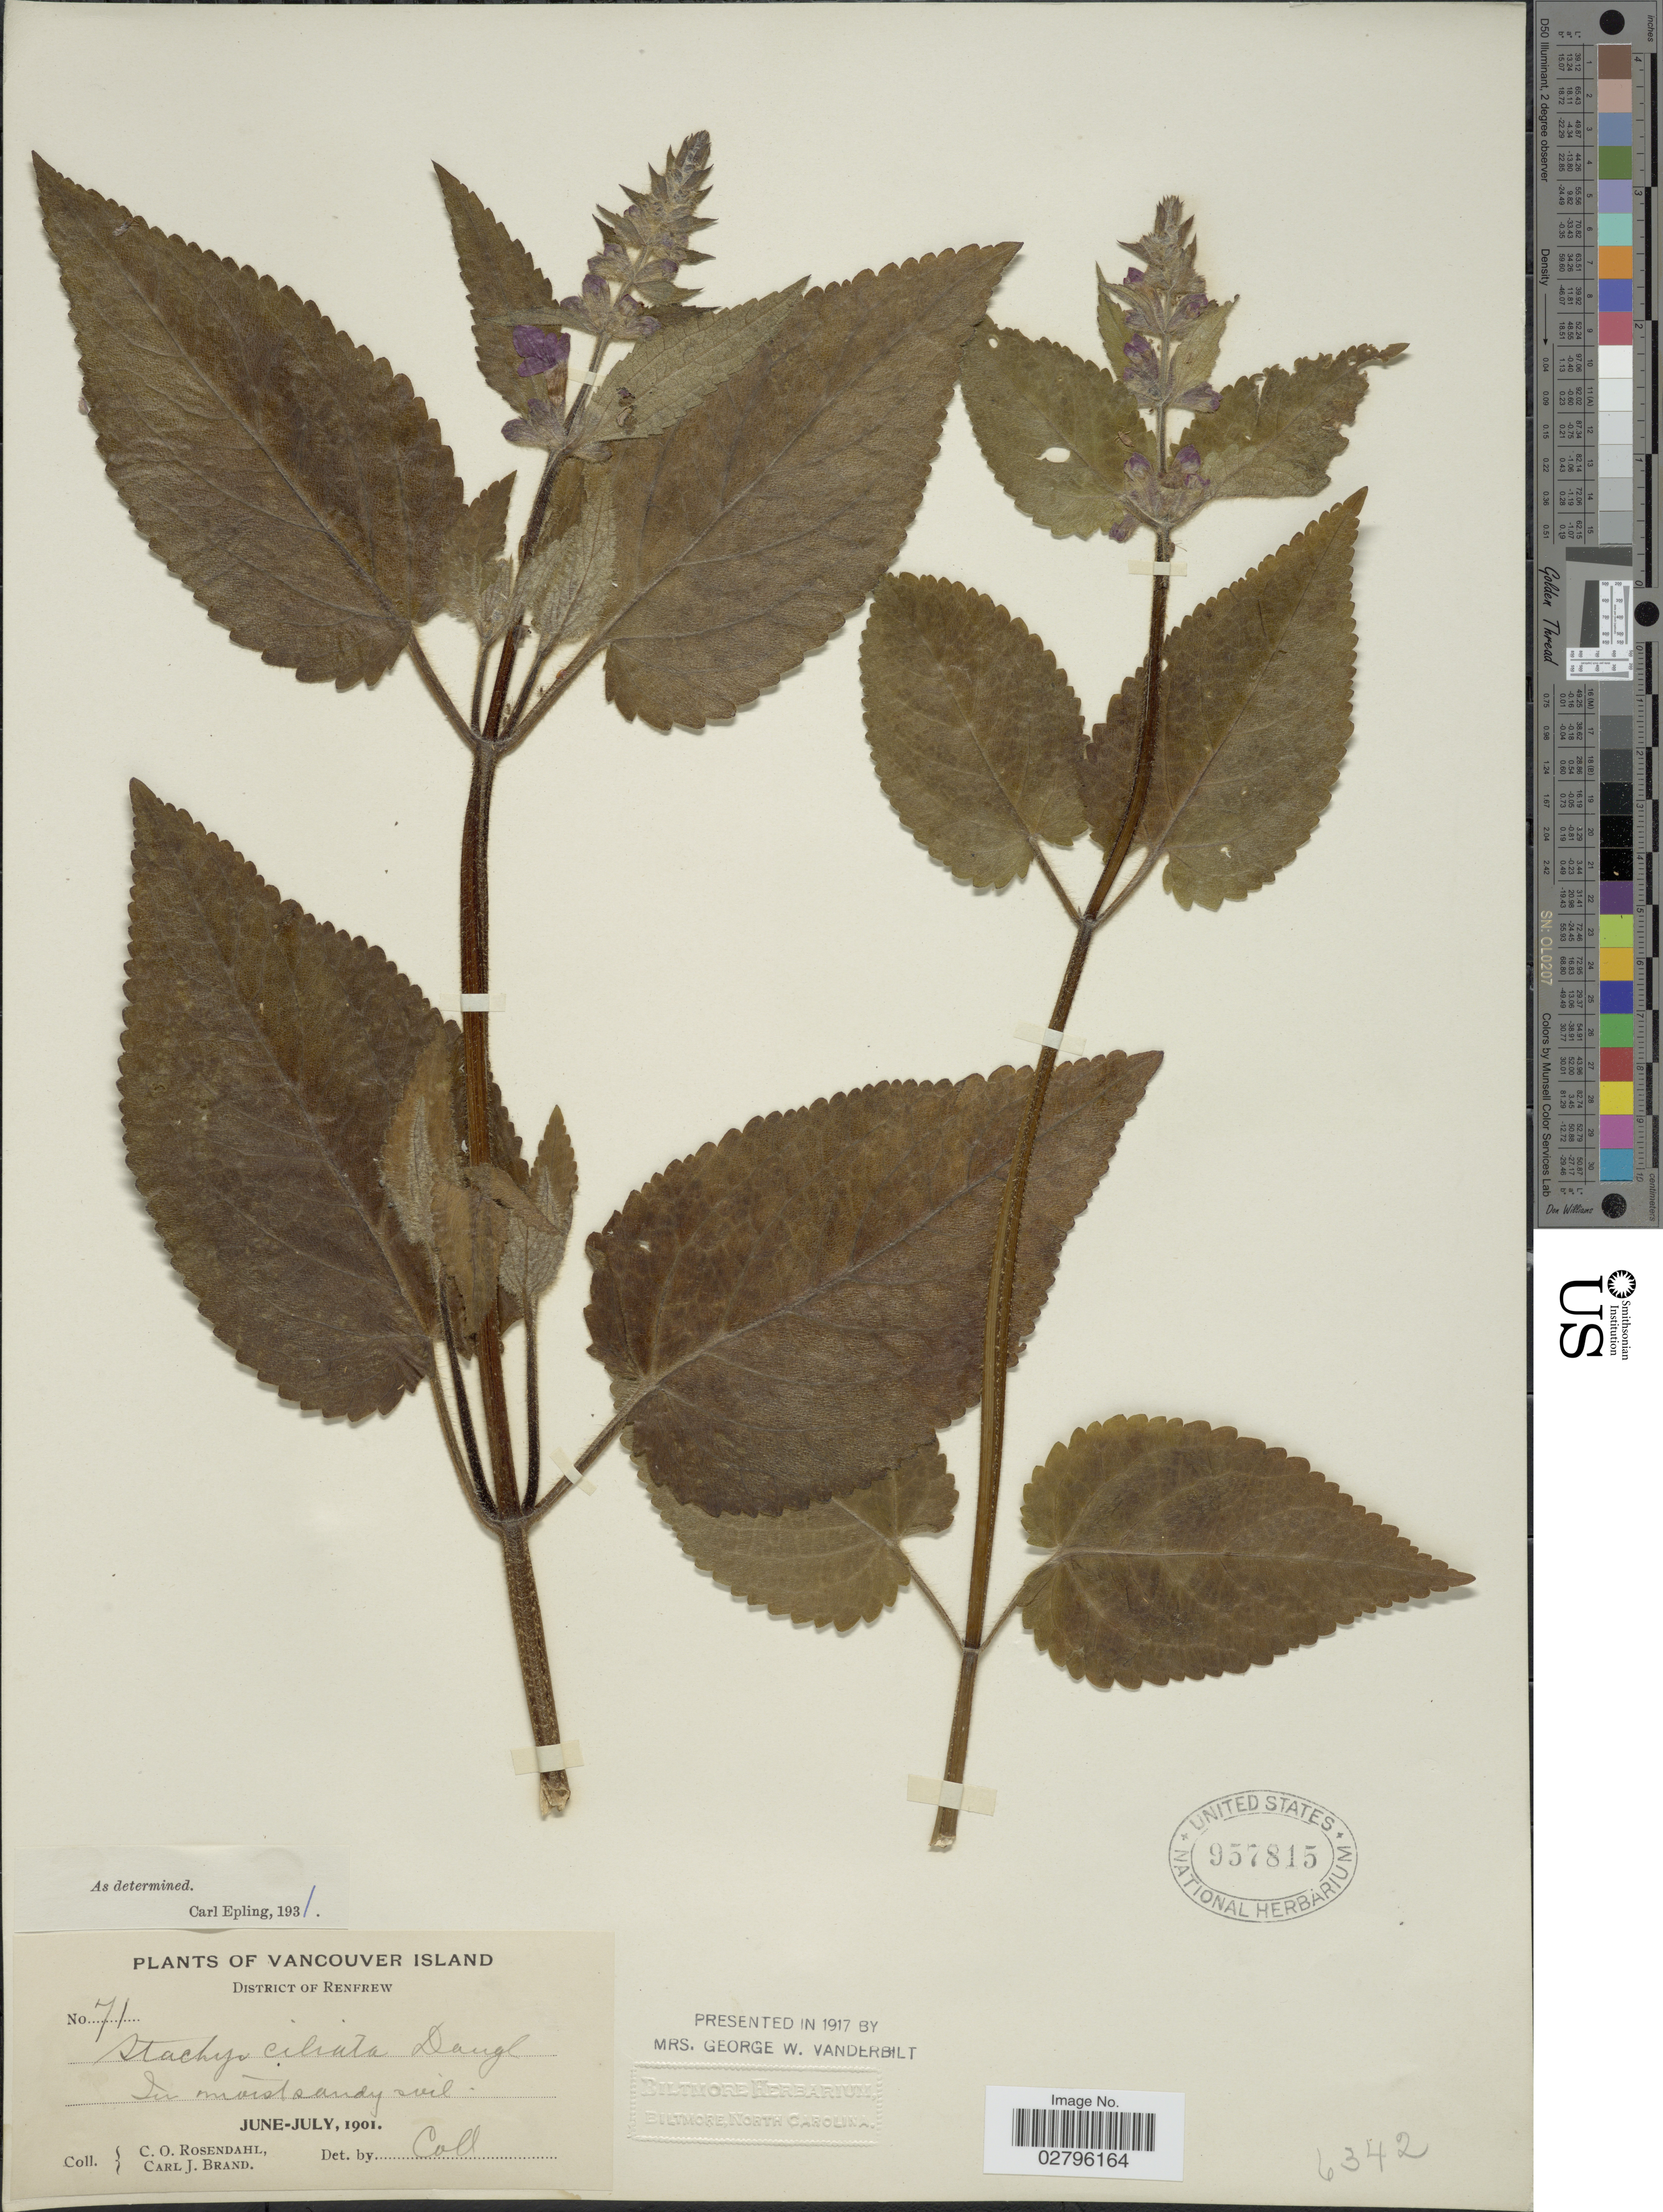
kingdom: Plantae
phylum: Tracheophyta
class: Magnoliopsida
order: Lamiales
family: Lamiaceae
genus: Stachys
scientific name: Stachys ciliata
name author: Douglas ex Benth.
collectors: C. O. Rosendahl & C. J. Brand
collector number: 71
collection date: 1901-06/1901-07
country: Canada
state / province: British Columbia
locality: Vancouver Island. District of Renfrew.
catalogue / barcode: US 957815